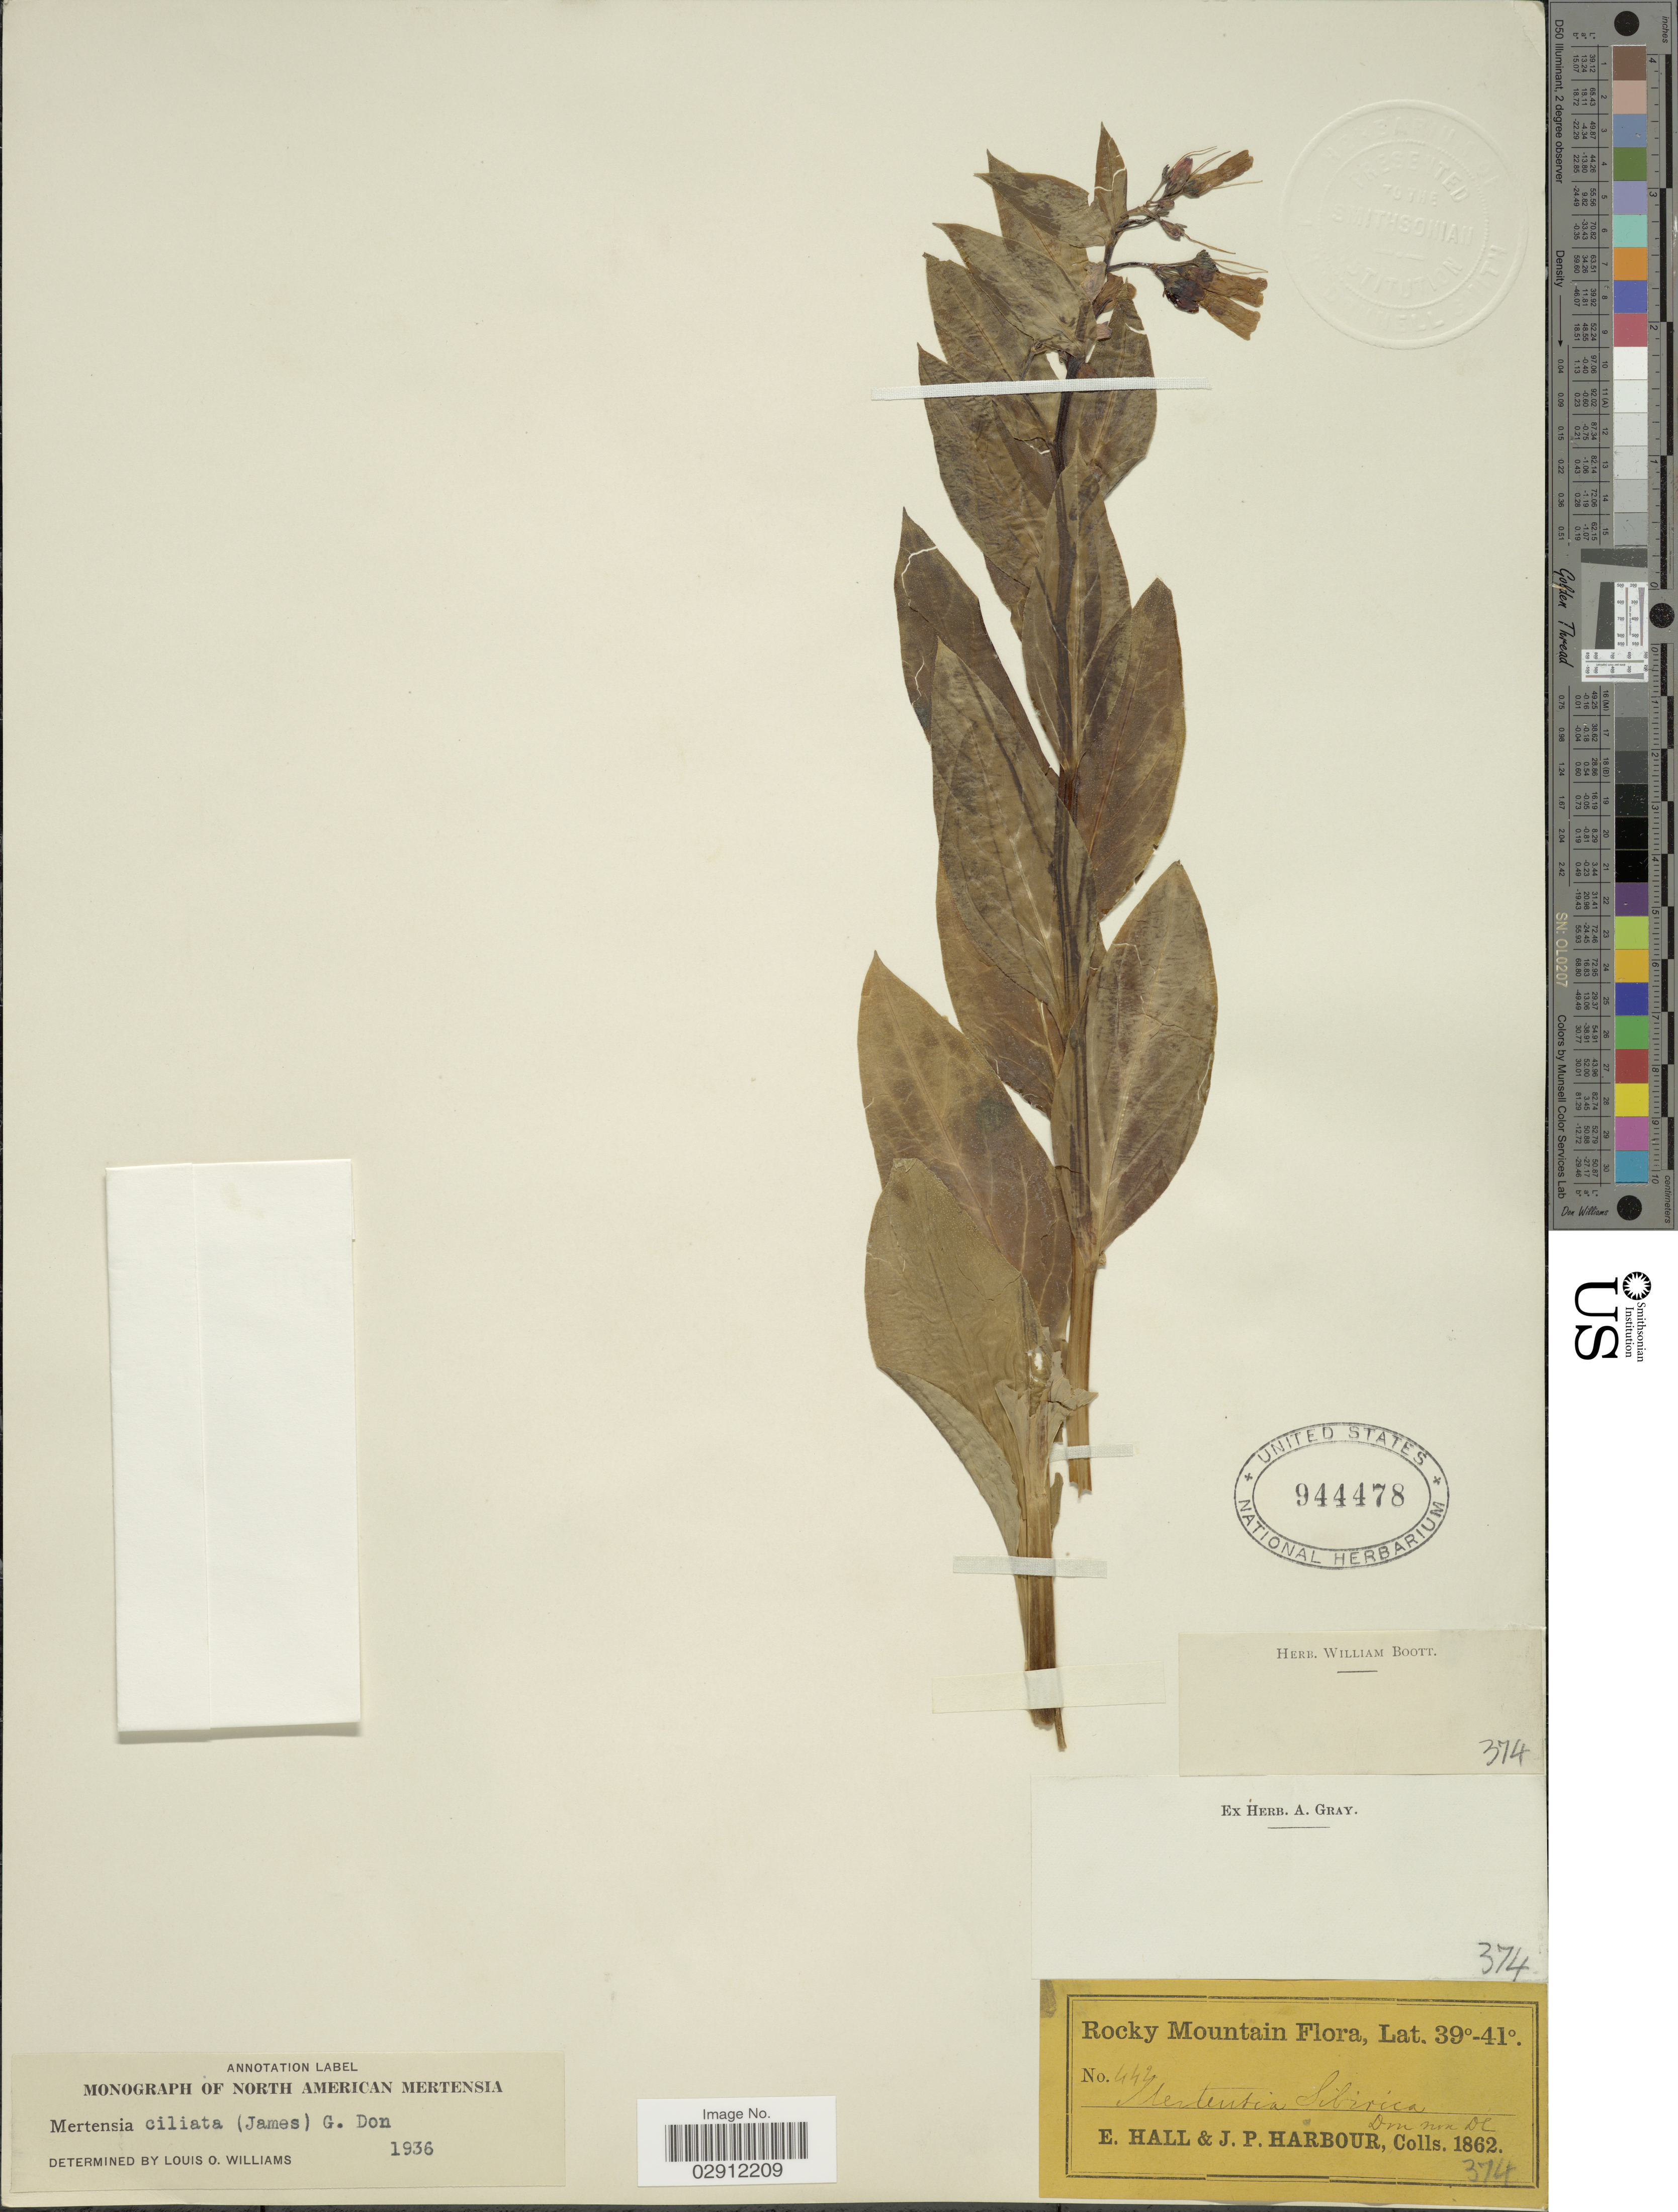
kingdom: Plantae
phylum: Tracheophyta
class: Magnoliopsida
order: Boraginales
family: Boraginaceae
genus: Mertensia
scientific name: Mertensia ciliata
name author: (James) G. Don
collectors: E. Hall & J. Harbour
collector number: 442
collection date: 1862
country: United States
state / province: Colorado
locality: Rocky Mtns.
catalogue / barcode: US 944478